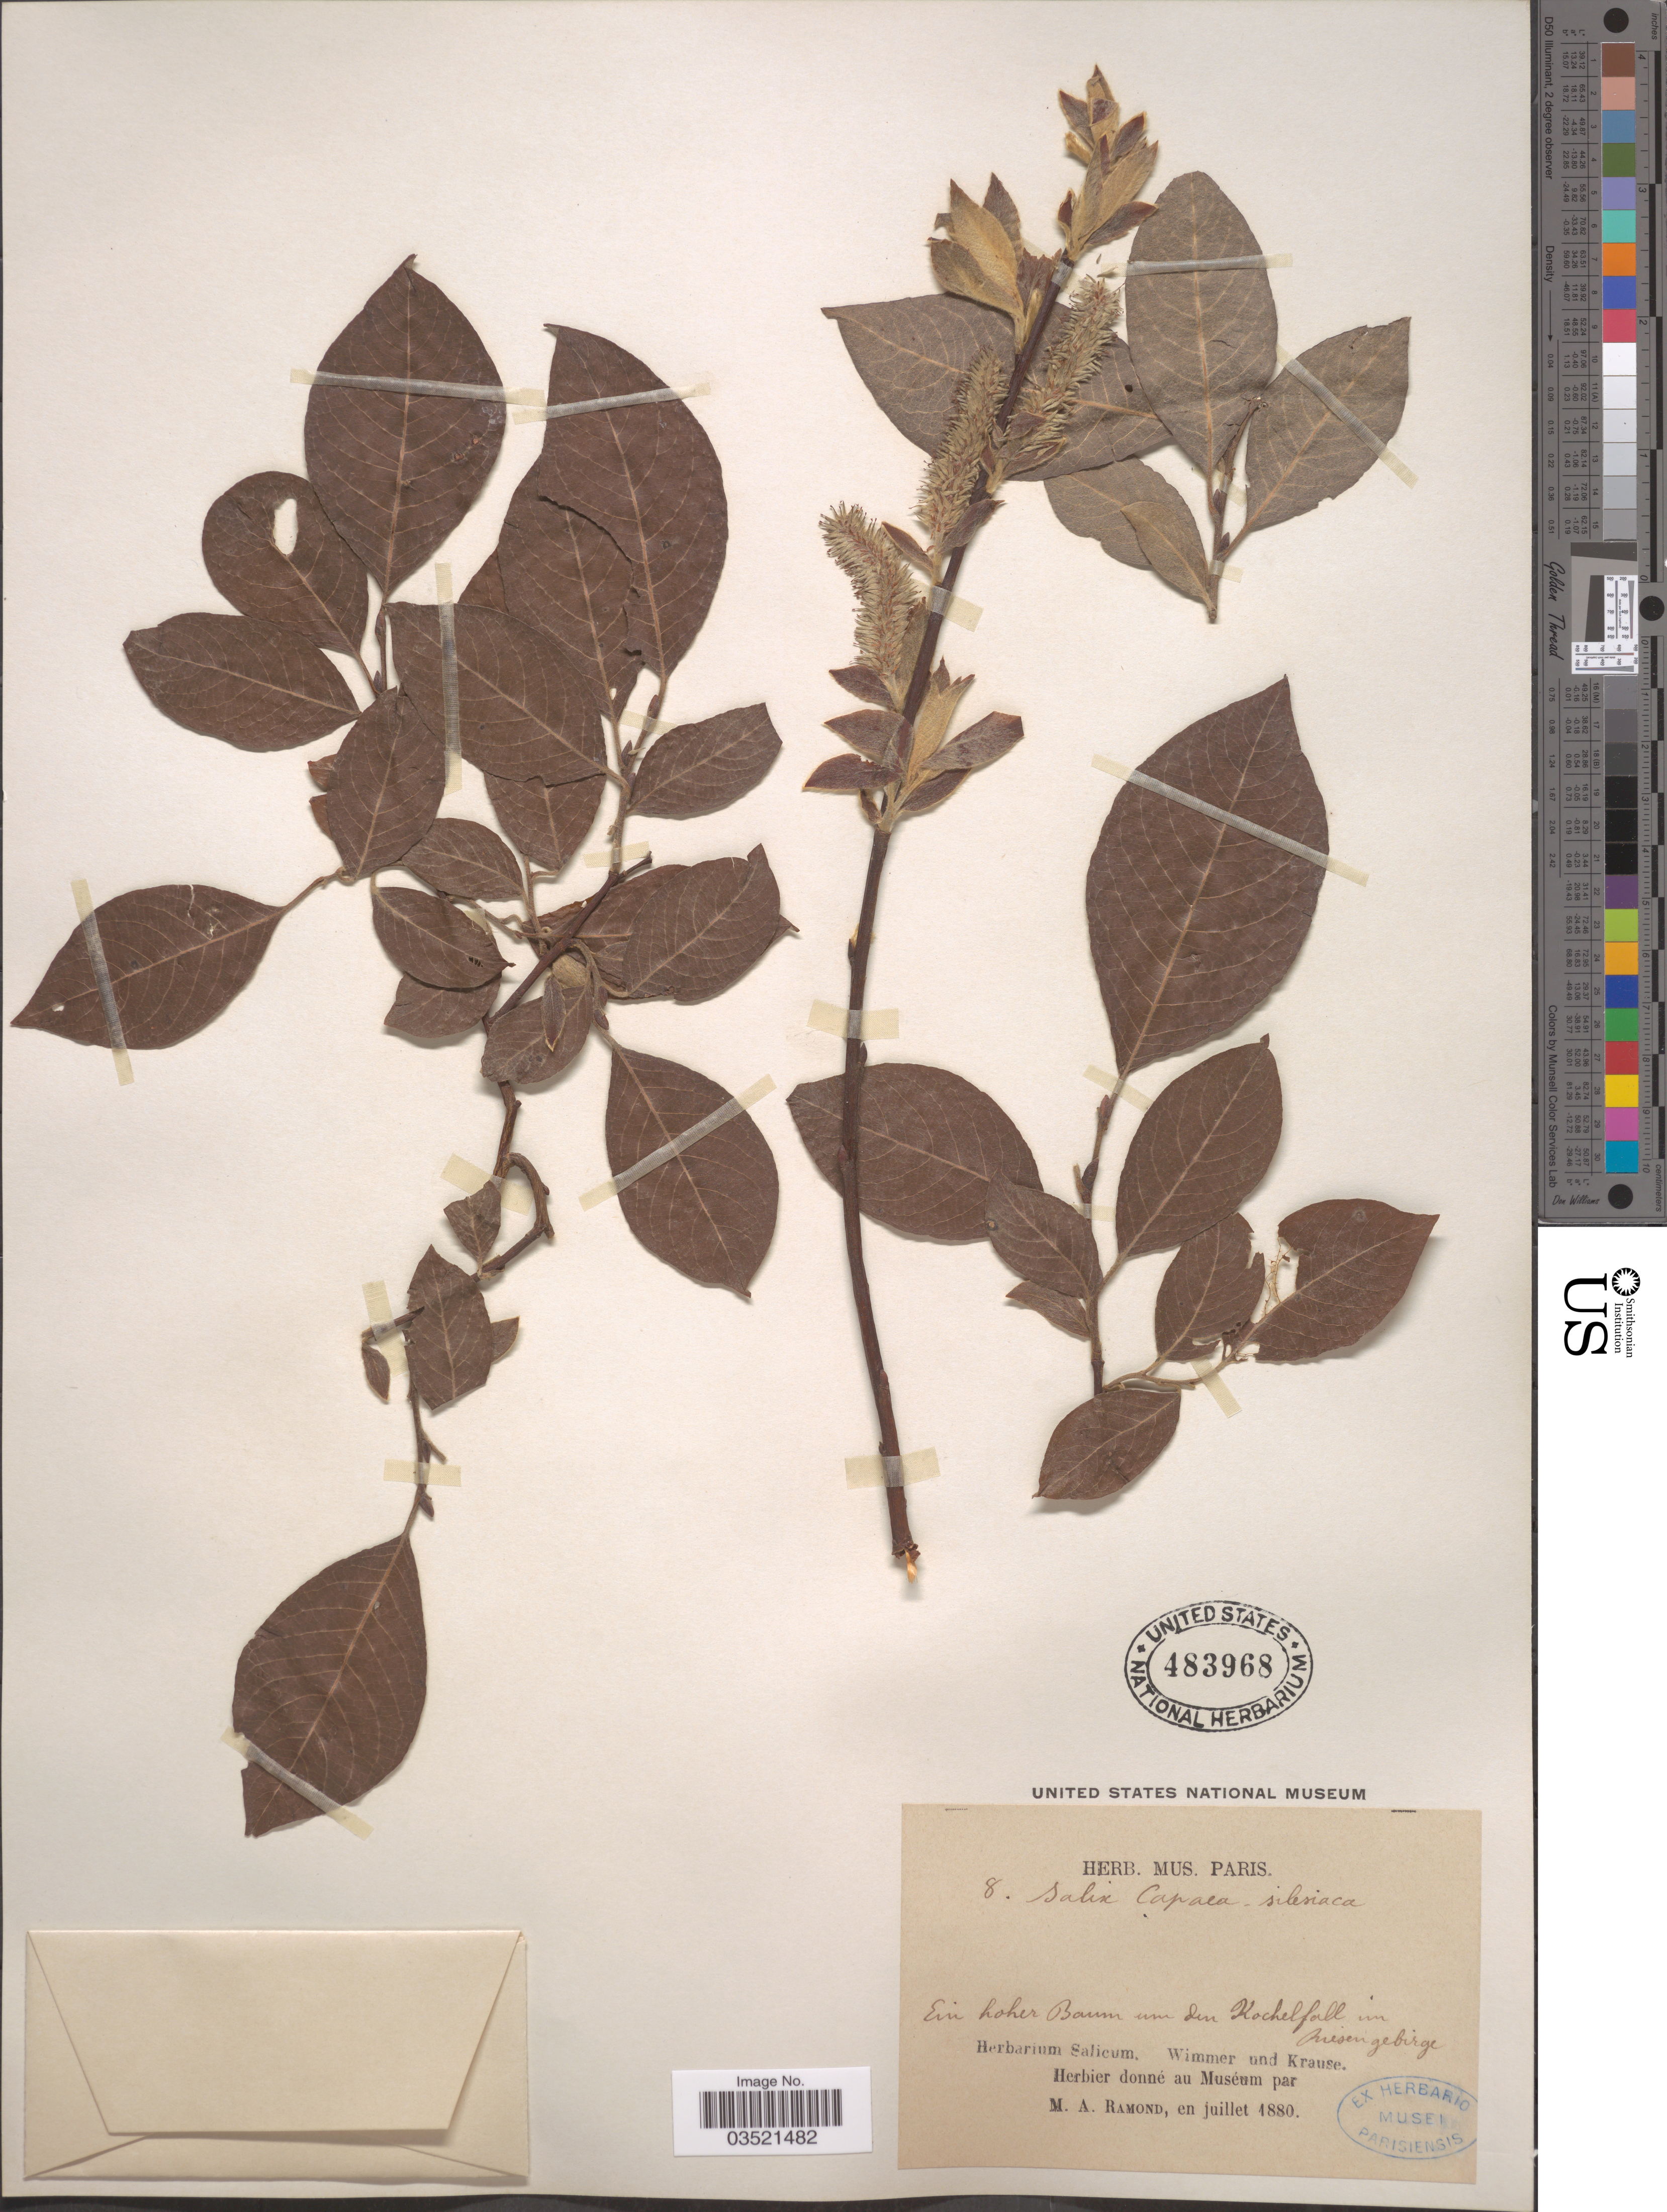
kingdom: Plantae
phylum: Tracheophyta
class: Magnoliopsida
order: Malpighiales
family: Salicaceae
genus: Salix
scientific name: Salix caprea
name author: L.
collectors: Wimmer & -- Krause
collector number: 8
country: Poland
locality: Ein hoher Baum um den Kochelfall im Riesengebirge.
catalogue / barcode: US 483968